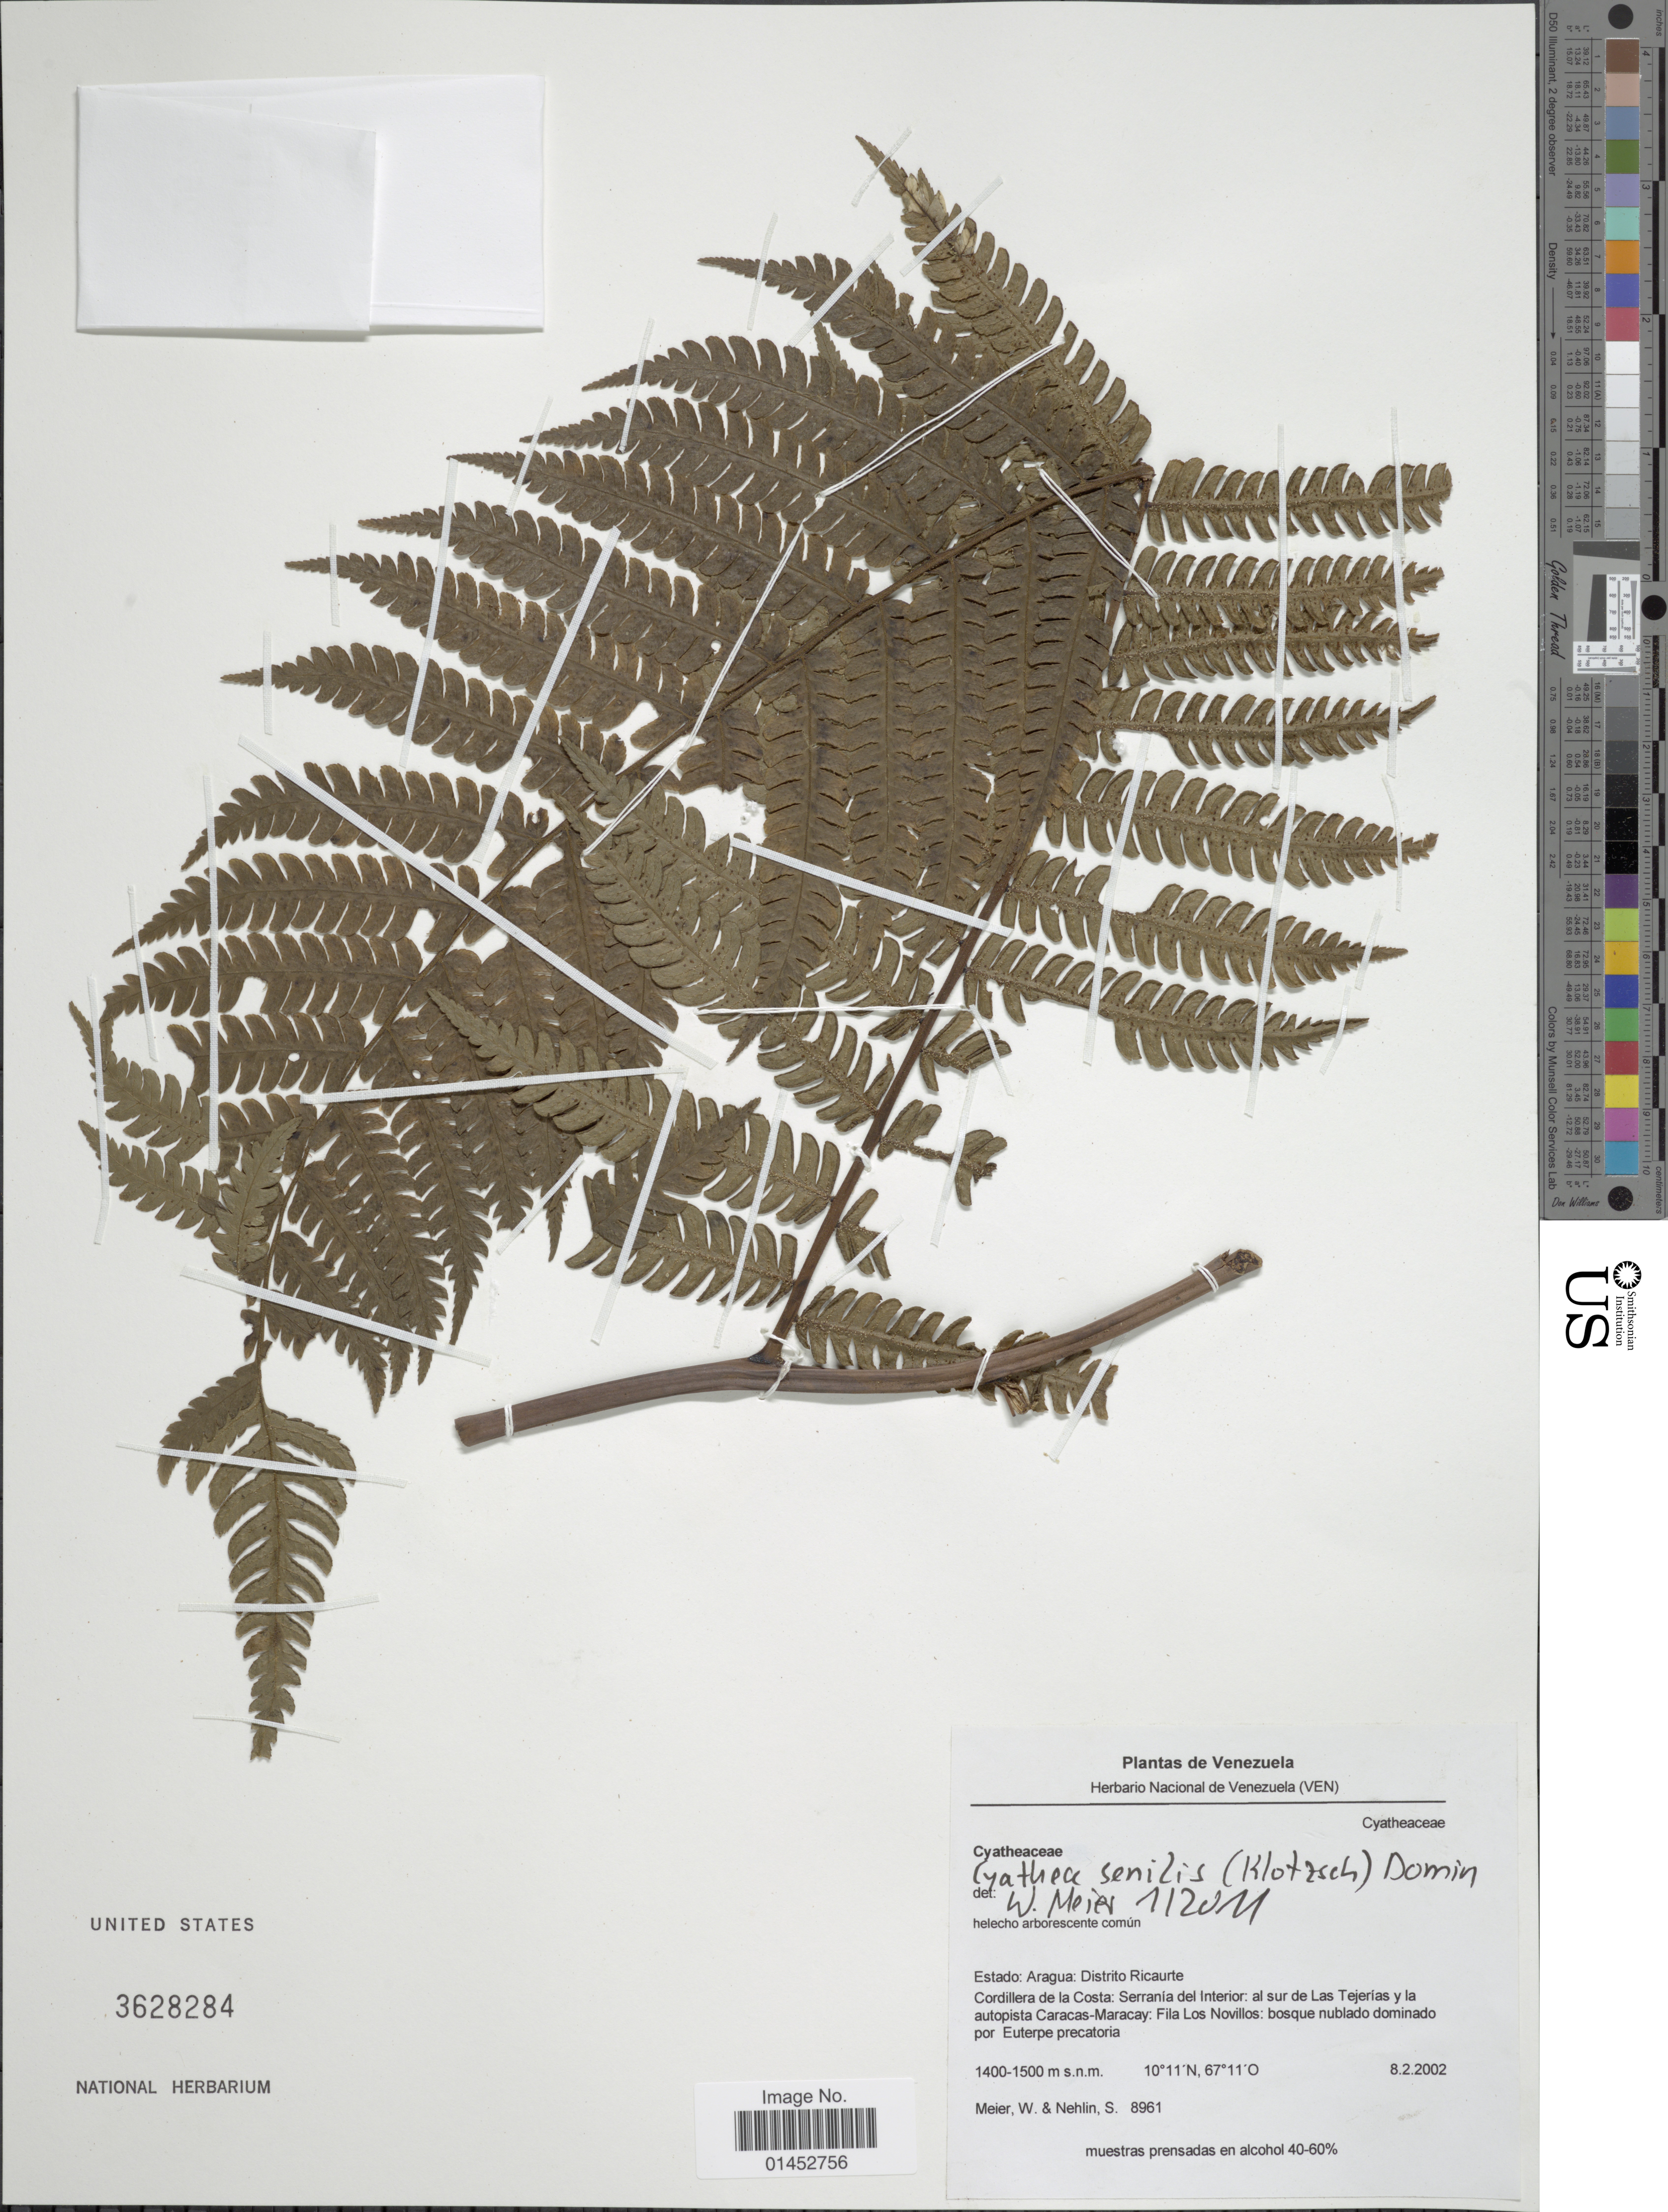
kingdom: Plantae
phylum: Tracheophyta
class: Polypodiopsida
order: Cyatheales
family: Cyatheaceae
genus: Cyathea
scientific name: Cyathea senilis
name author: (Klotzsch) Domin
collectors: W. Meier & S. Nehlin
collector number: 8961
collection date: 2002-02-08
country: Venezuela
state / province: Aragua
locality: Distrito Ricaurte, Cordillera de la Costa: Serrania del Interior: al sur de las Tejerias y la autopista Caracas-Maracay: Fila Los Novillos: bosque nublado dominado por Euterpe precatoria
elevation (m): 1400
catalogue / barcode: US 3628284